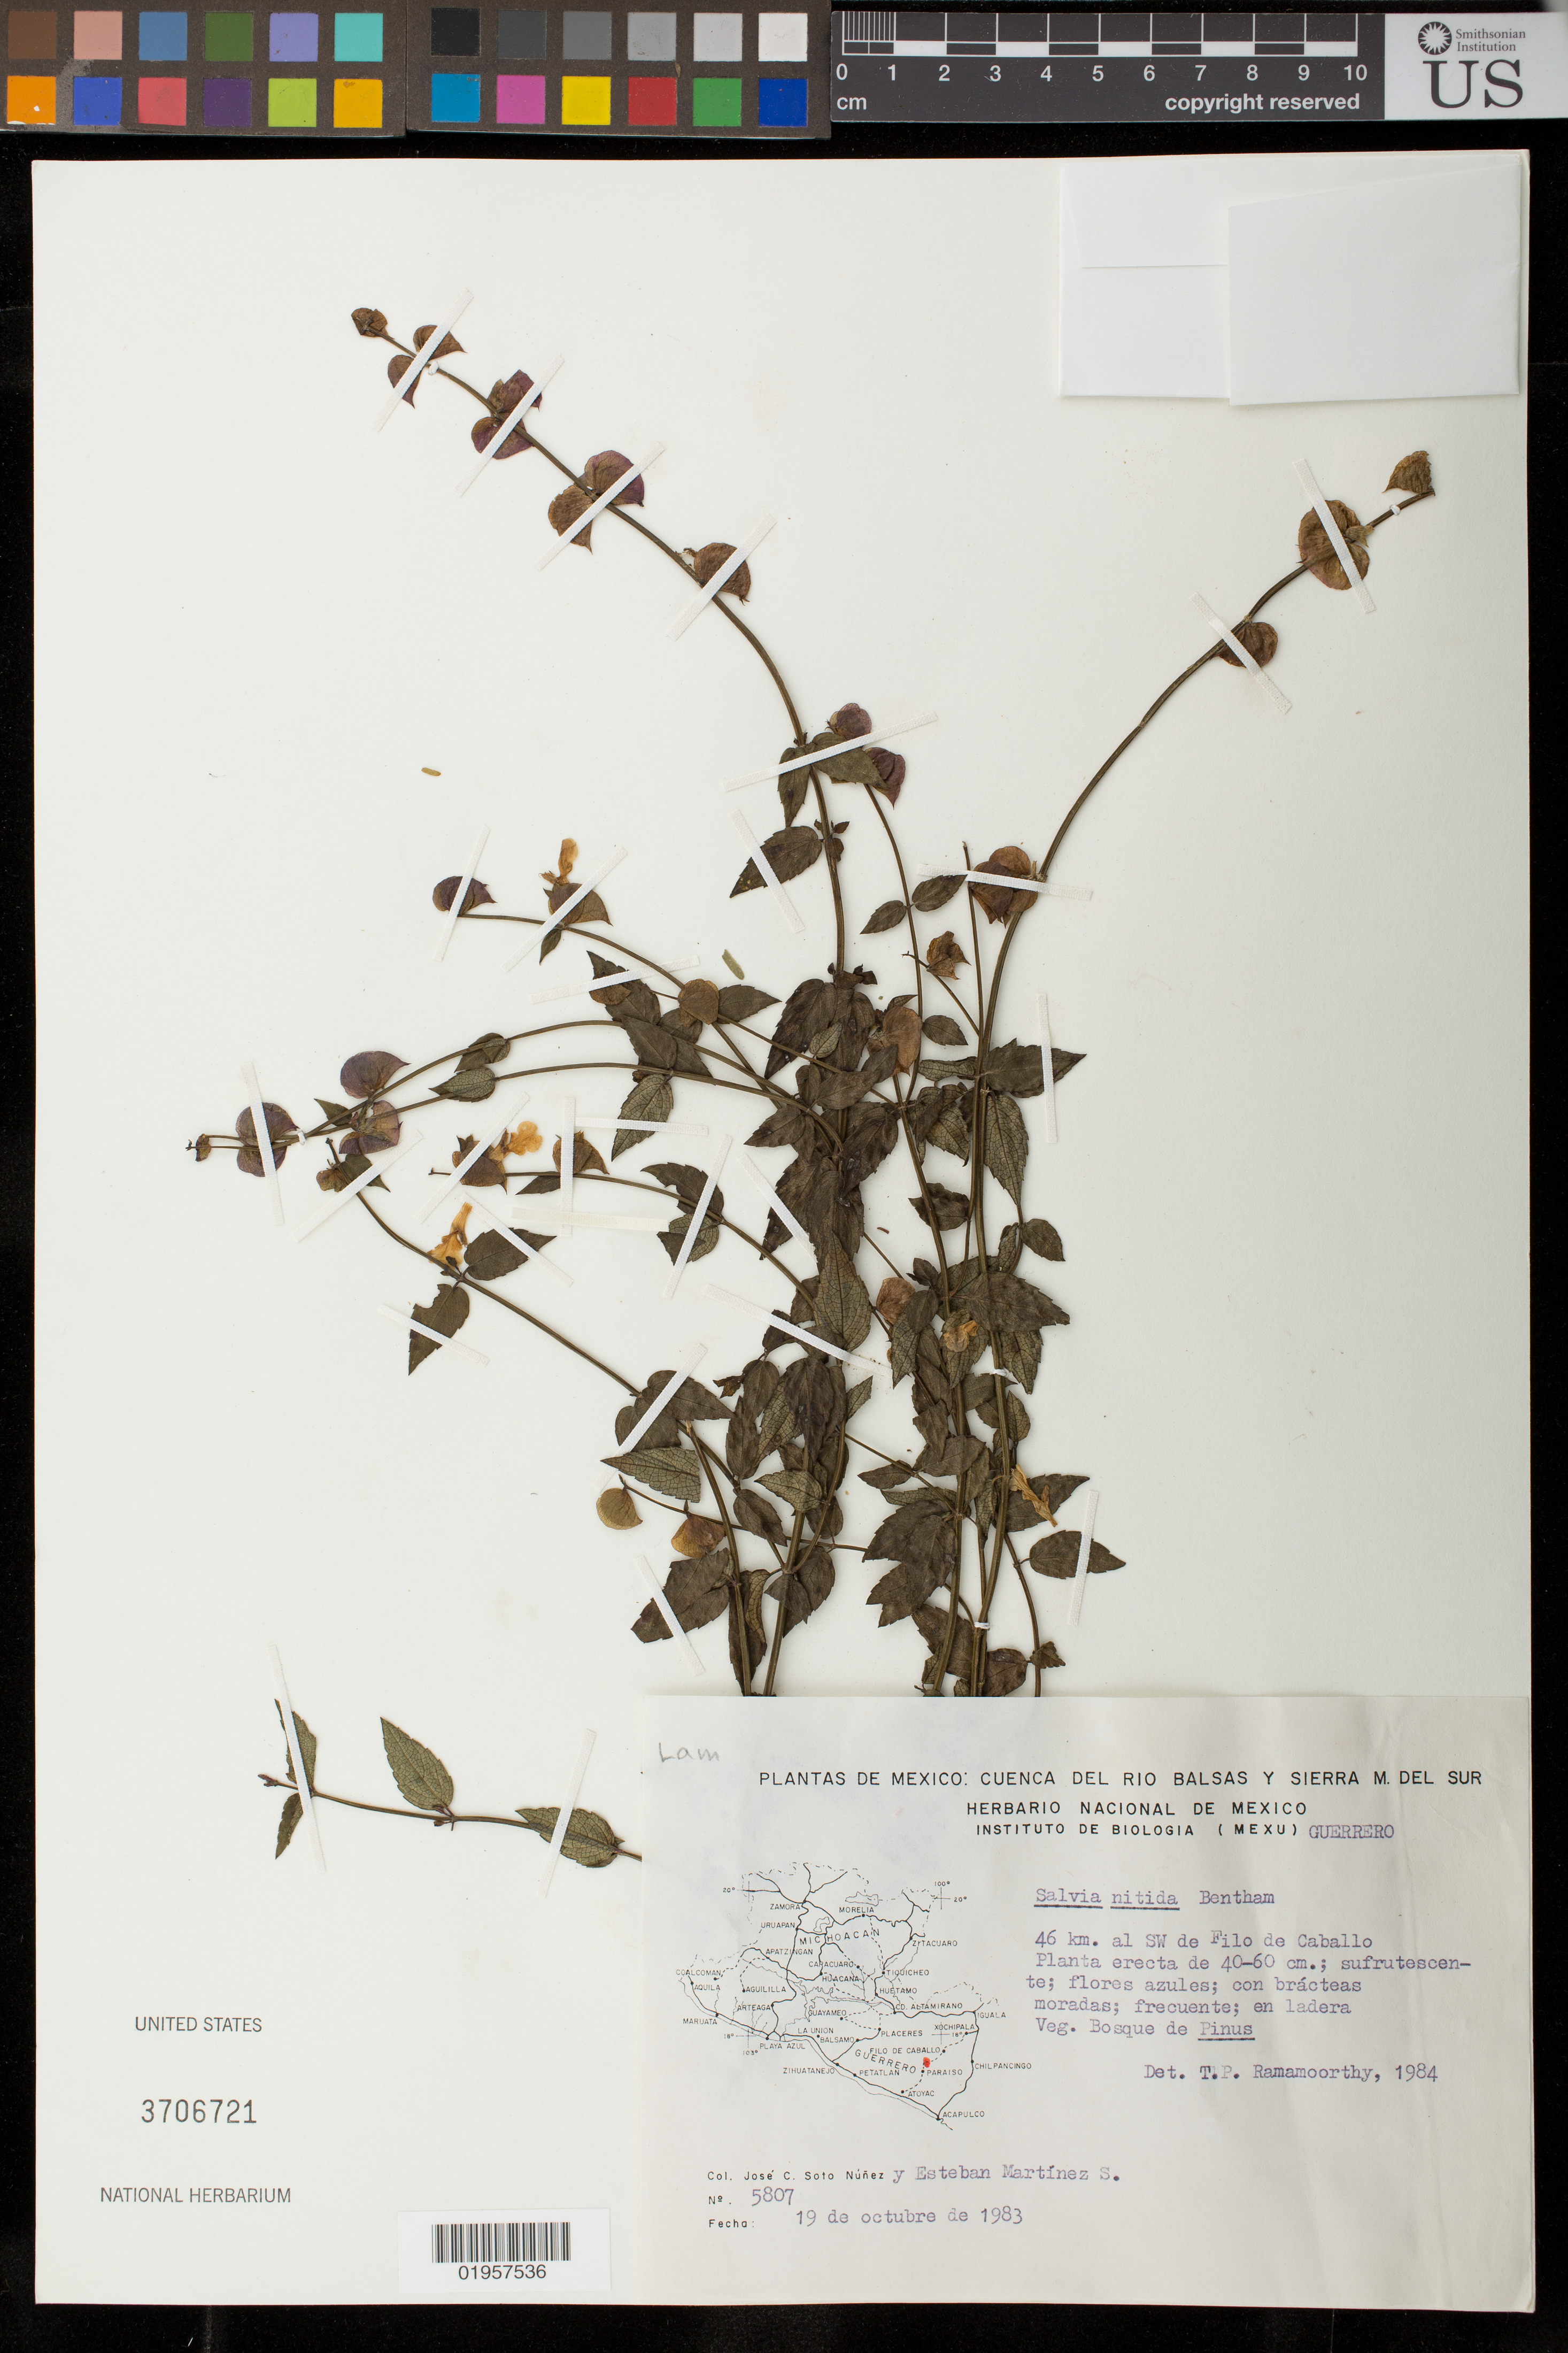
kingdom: Plantae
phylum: Tracheophyta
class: Magnoliopsida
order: Lamiales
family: Lamiaceae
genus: Salvia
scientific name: Salvia nitida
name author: (M. Martens & Galeotti) Benth.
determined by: Ramamoorthy, T. P.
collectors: J. C. Soto Núñez & E. Martínez S.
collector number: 5807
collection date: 1983-10-19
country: Mexico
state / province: Guerrero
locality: Filo de Caballo, 46 km al SW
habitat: Bosque de Pinus; frecuente; en ladera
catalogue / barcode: US 3706721